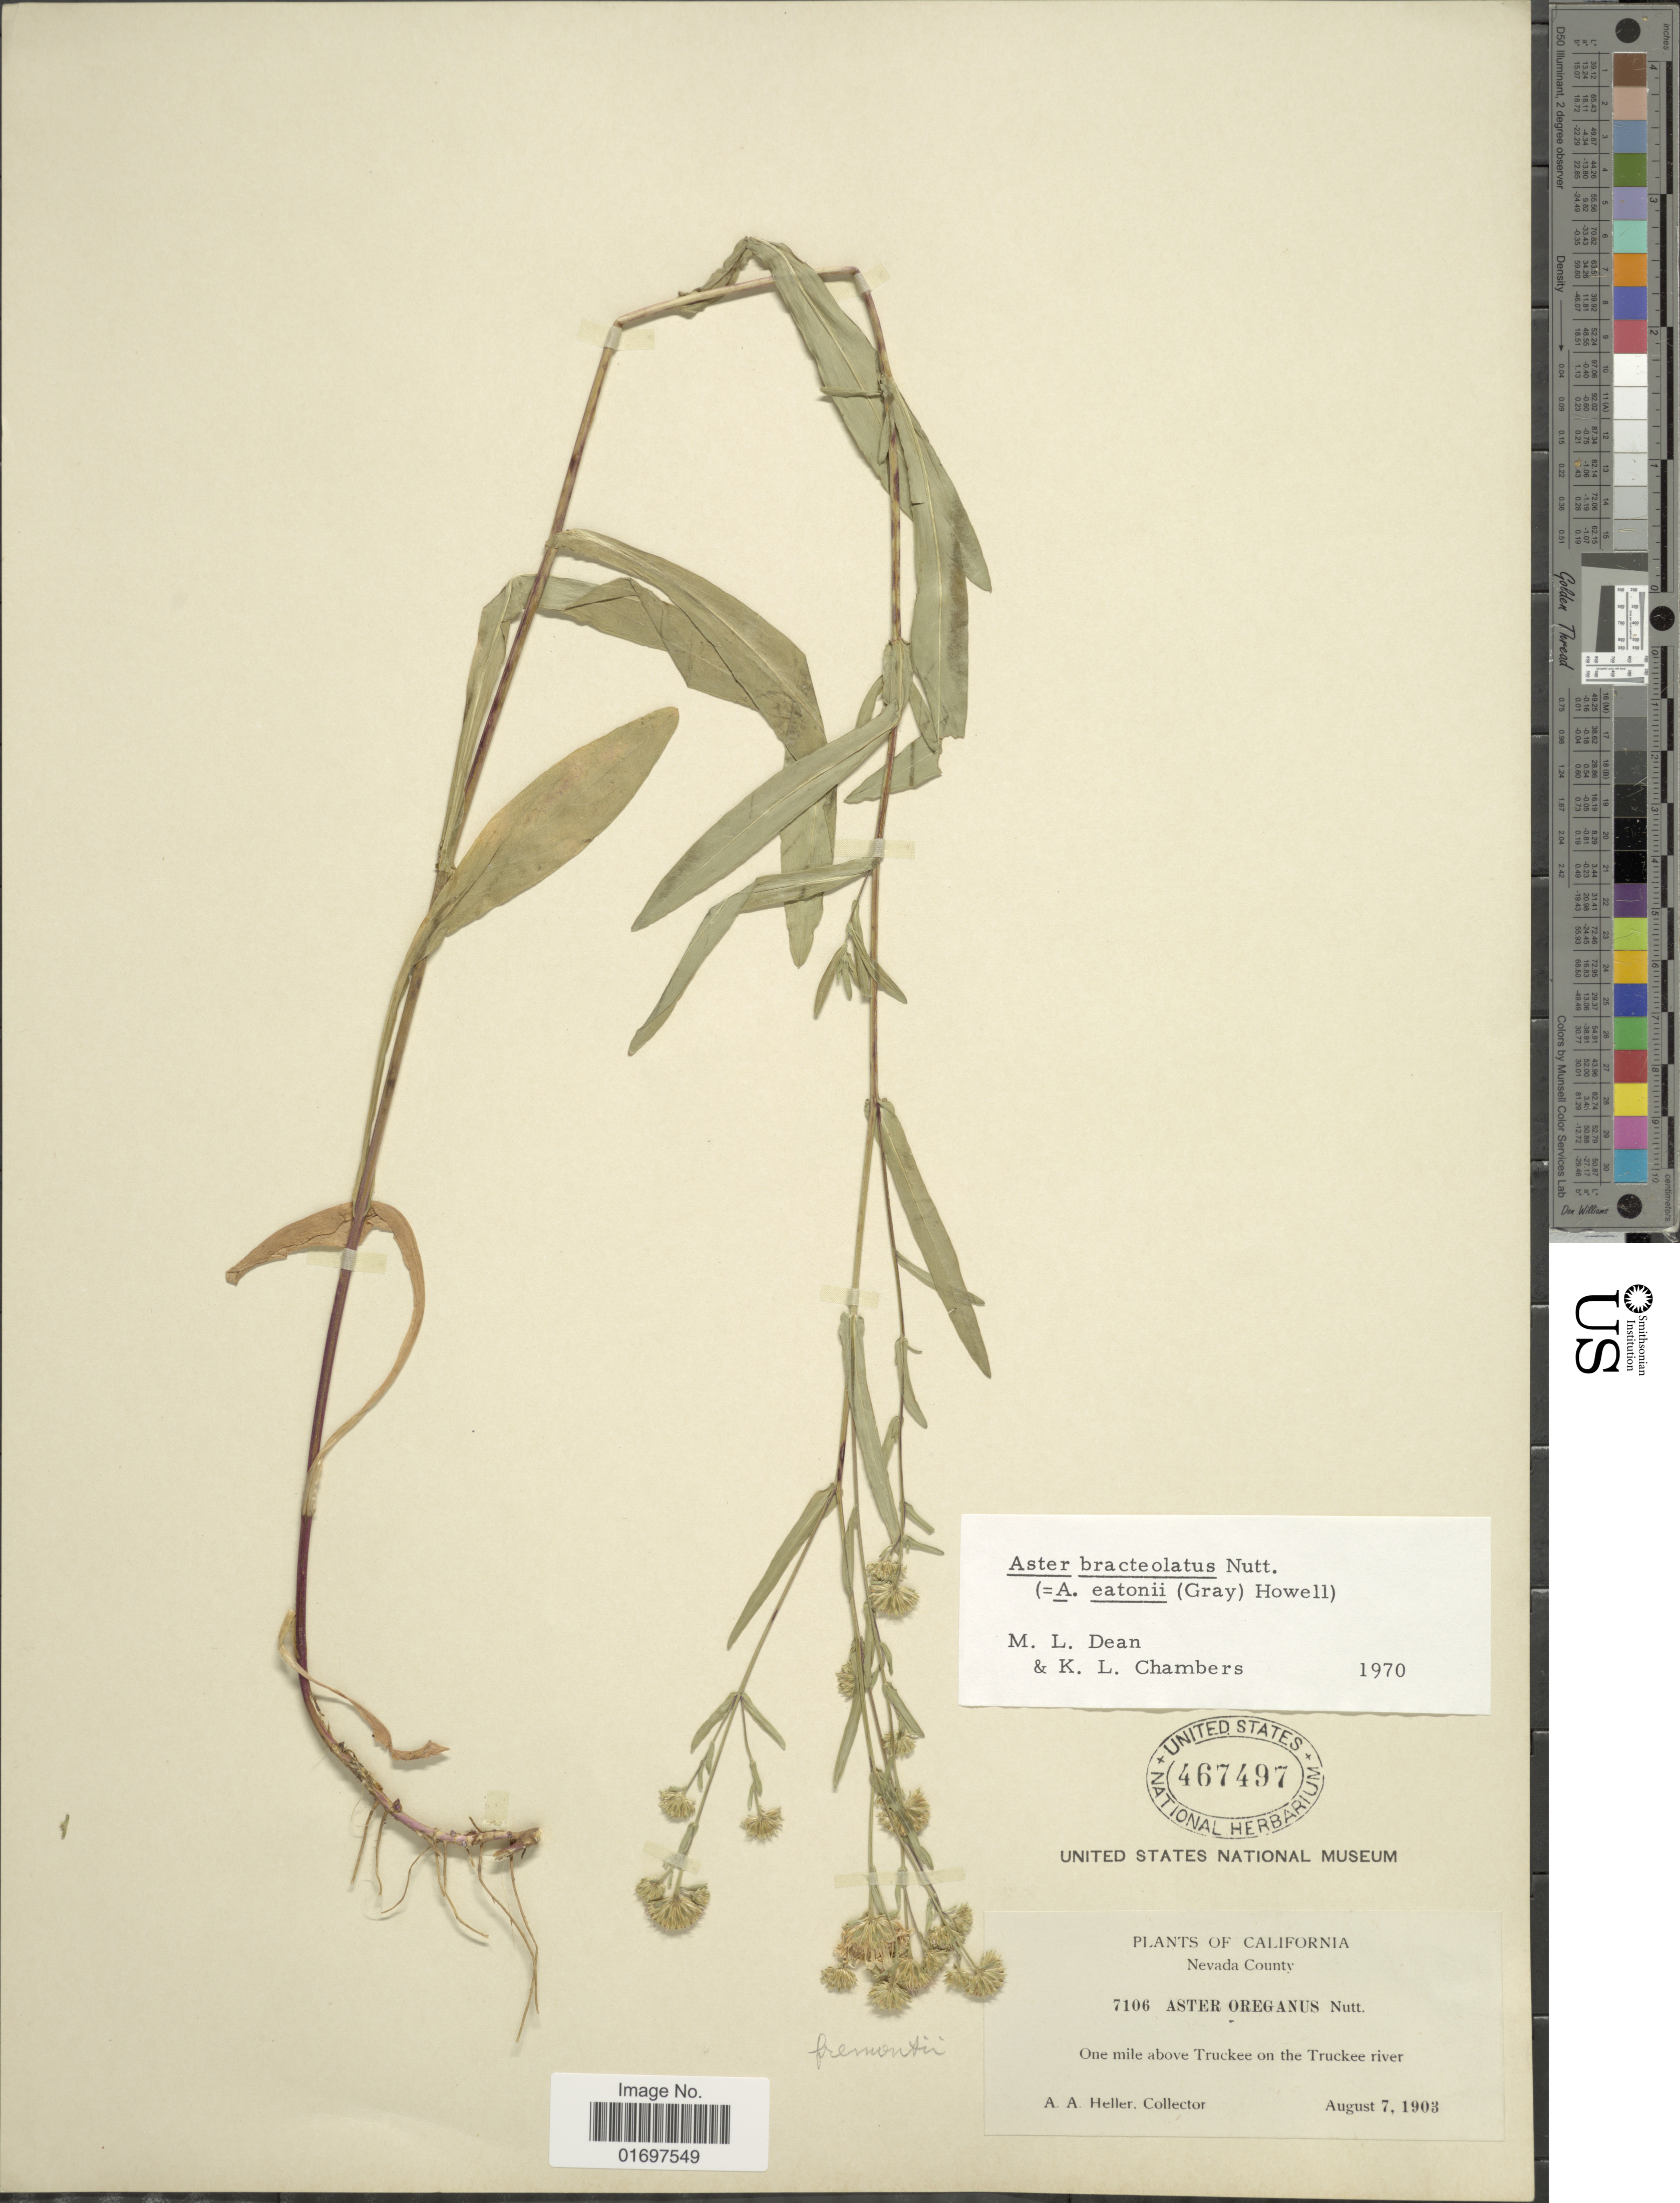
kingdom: Plantae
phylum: Tracheophyta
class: Magnoliopsida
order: Asterales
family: Asteraceae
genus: Symphyotrichum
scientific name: Symphyotrichum bracteolatum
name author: (Nutt.) G.L. Nesom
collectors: A. A. Heller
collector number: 7106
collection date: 1903-08-07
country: United States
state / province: California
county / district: Nevada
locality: California, Nevada County, One mile above Truckee on the Truckee River.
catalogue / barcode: US 467497